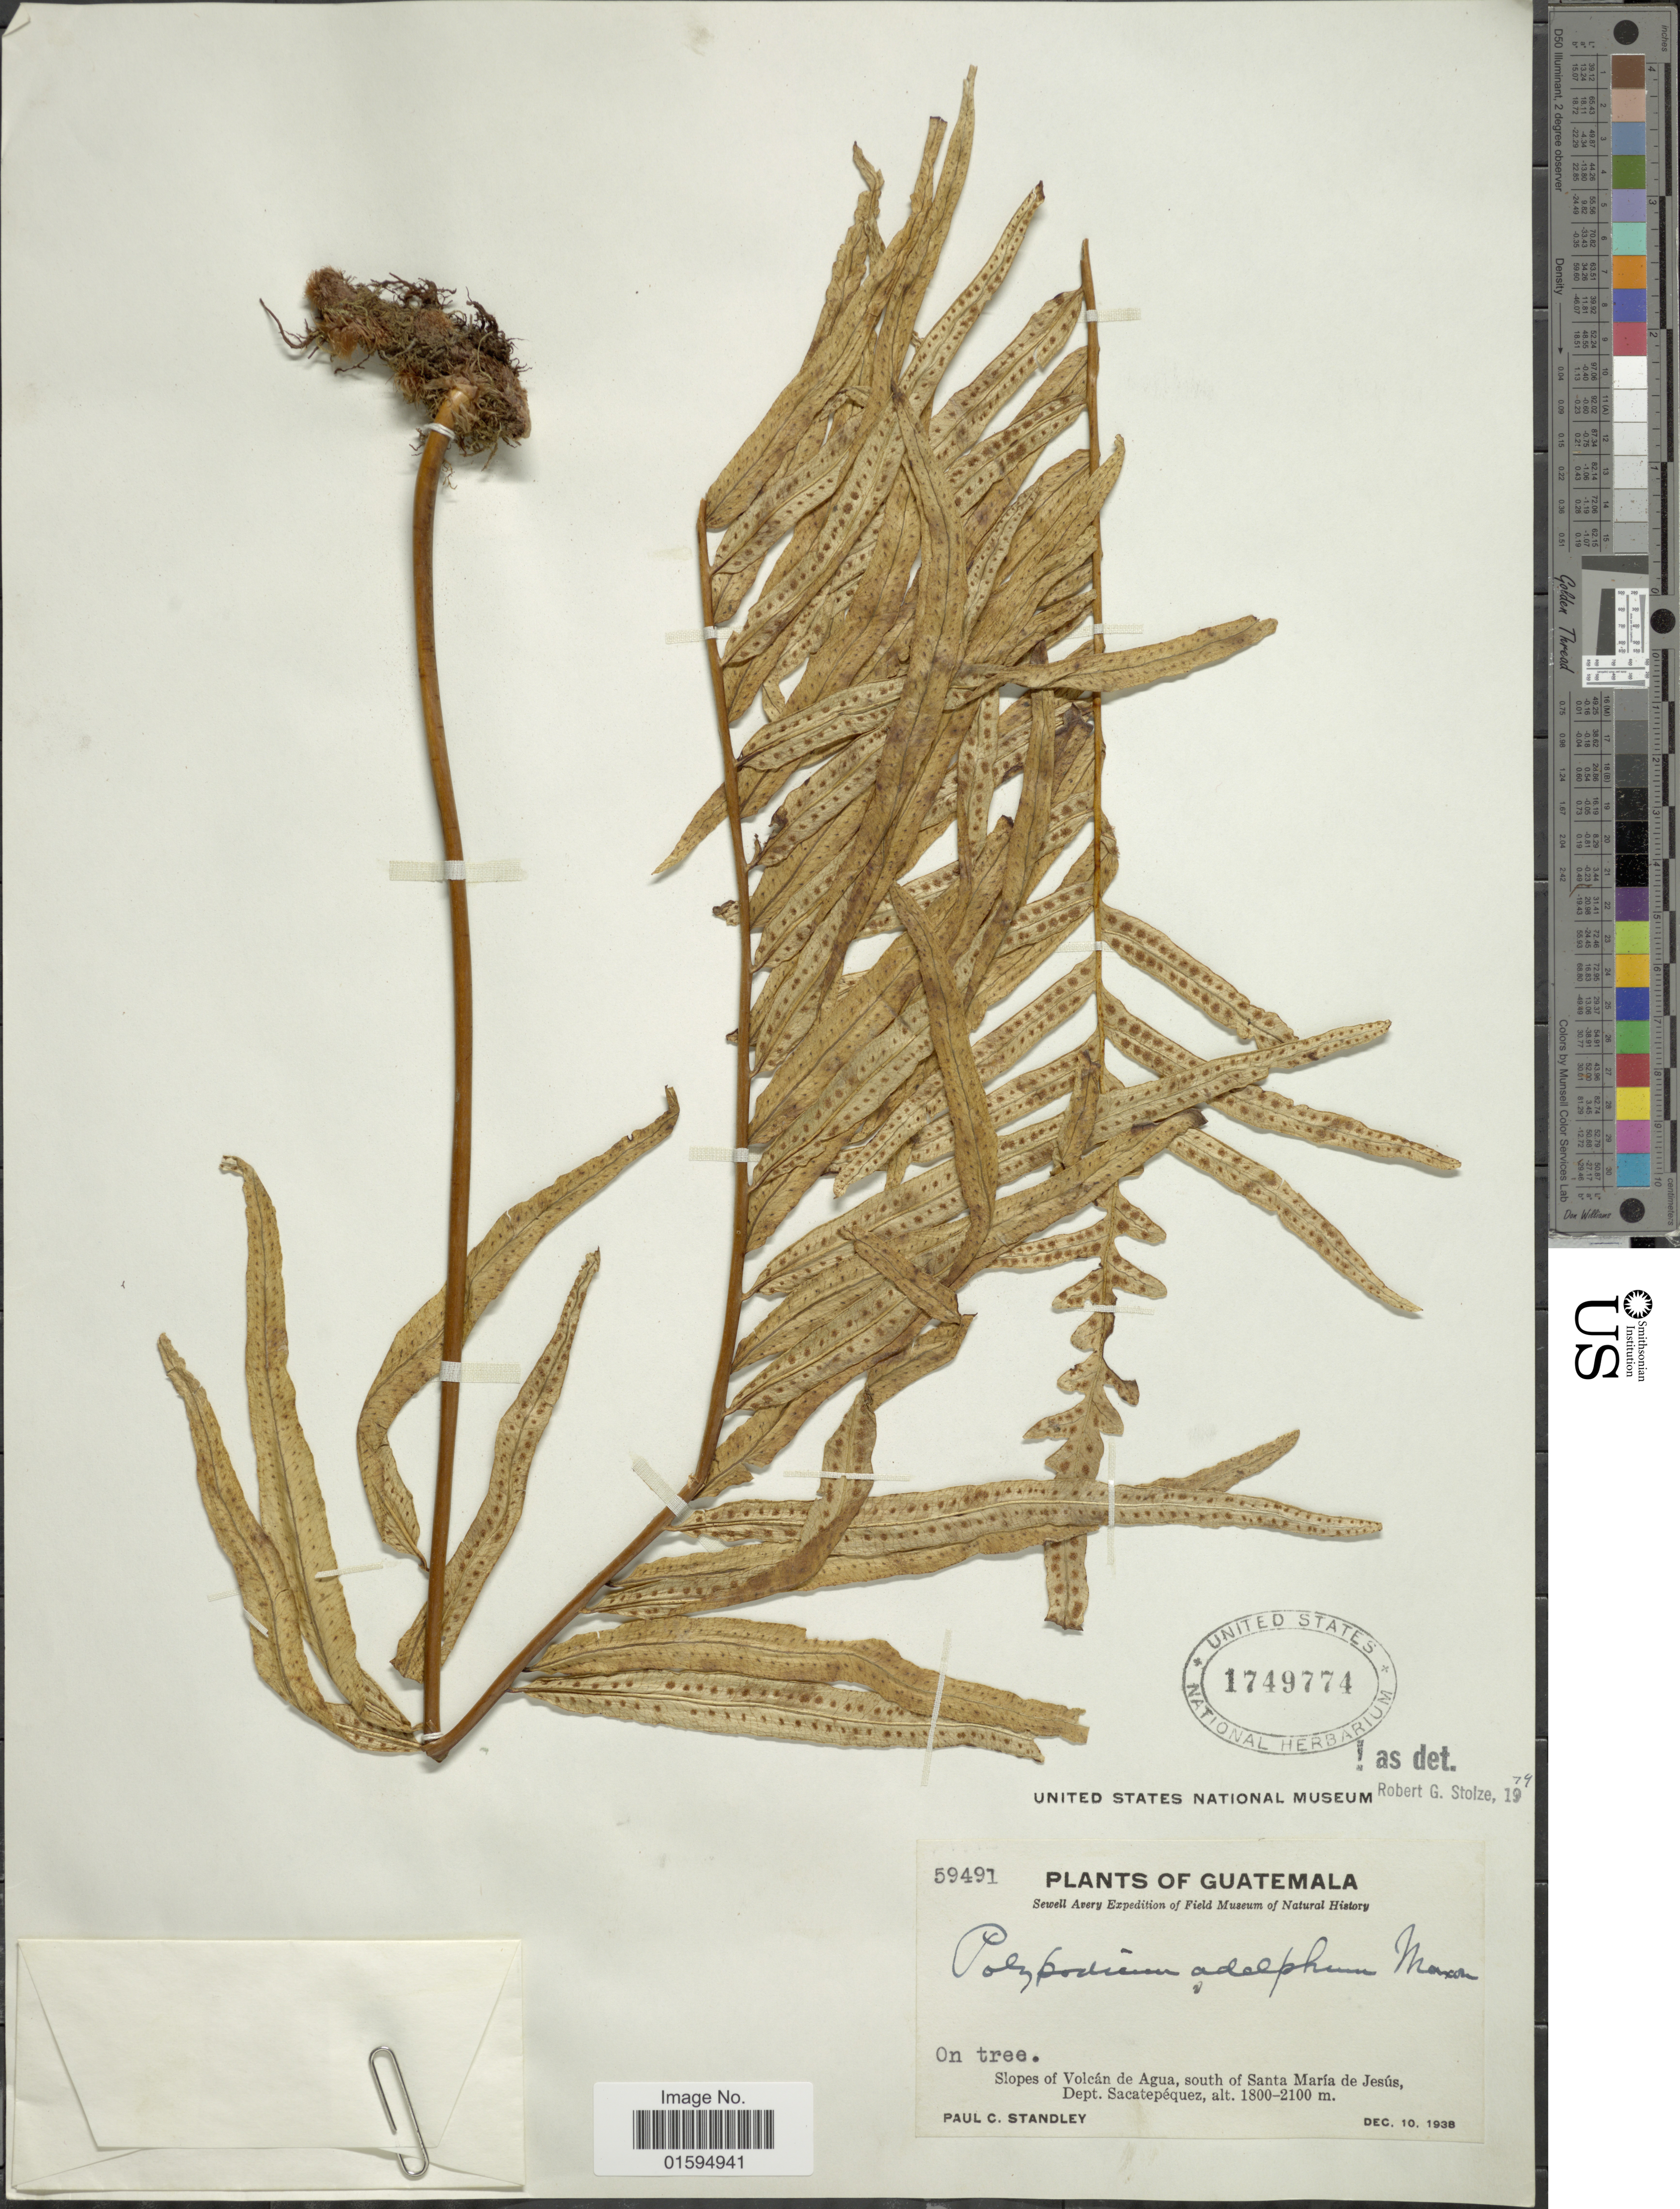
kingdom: Plantae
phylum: Tracheophyta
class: Polypodiopsida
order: Polypodiales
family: Polypodiaceae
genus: Polypodium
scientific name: Polypodium adelphum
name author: Maxon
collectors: P. C. Standley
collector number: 59491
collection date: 1938-12-10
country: Guatemala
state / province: Sacatepéquez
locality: Slopes of Volcan de agua, South of Santa Maria de Jesus, Dept Sacatepequez.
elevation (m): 1800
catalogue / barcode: US 1749774